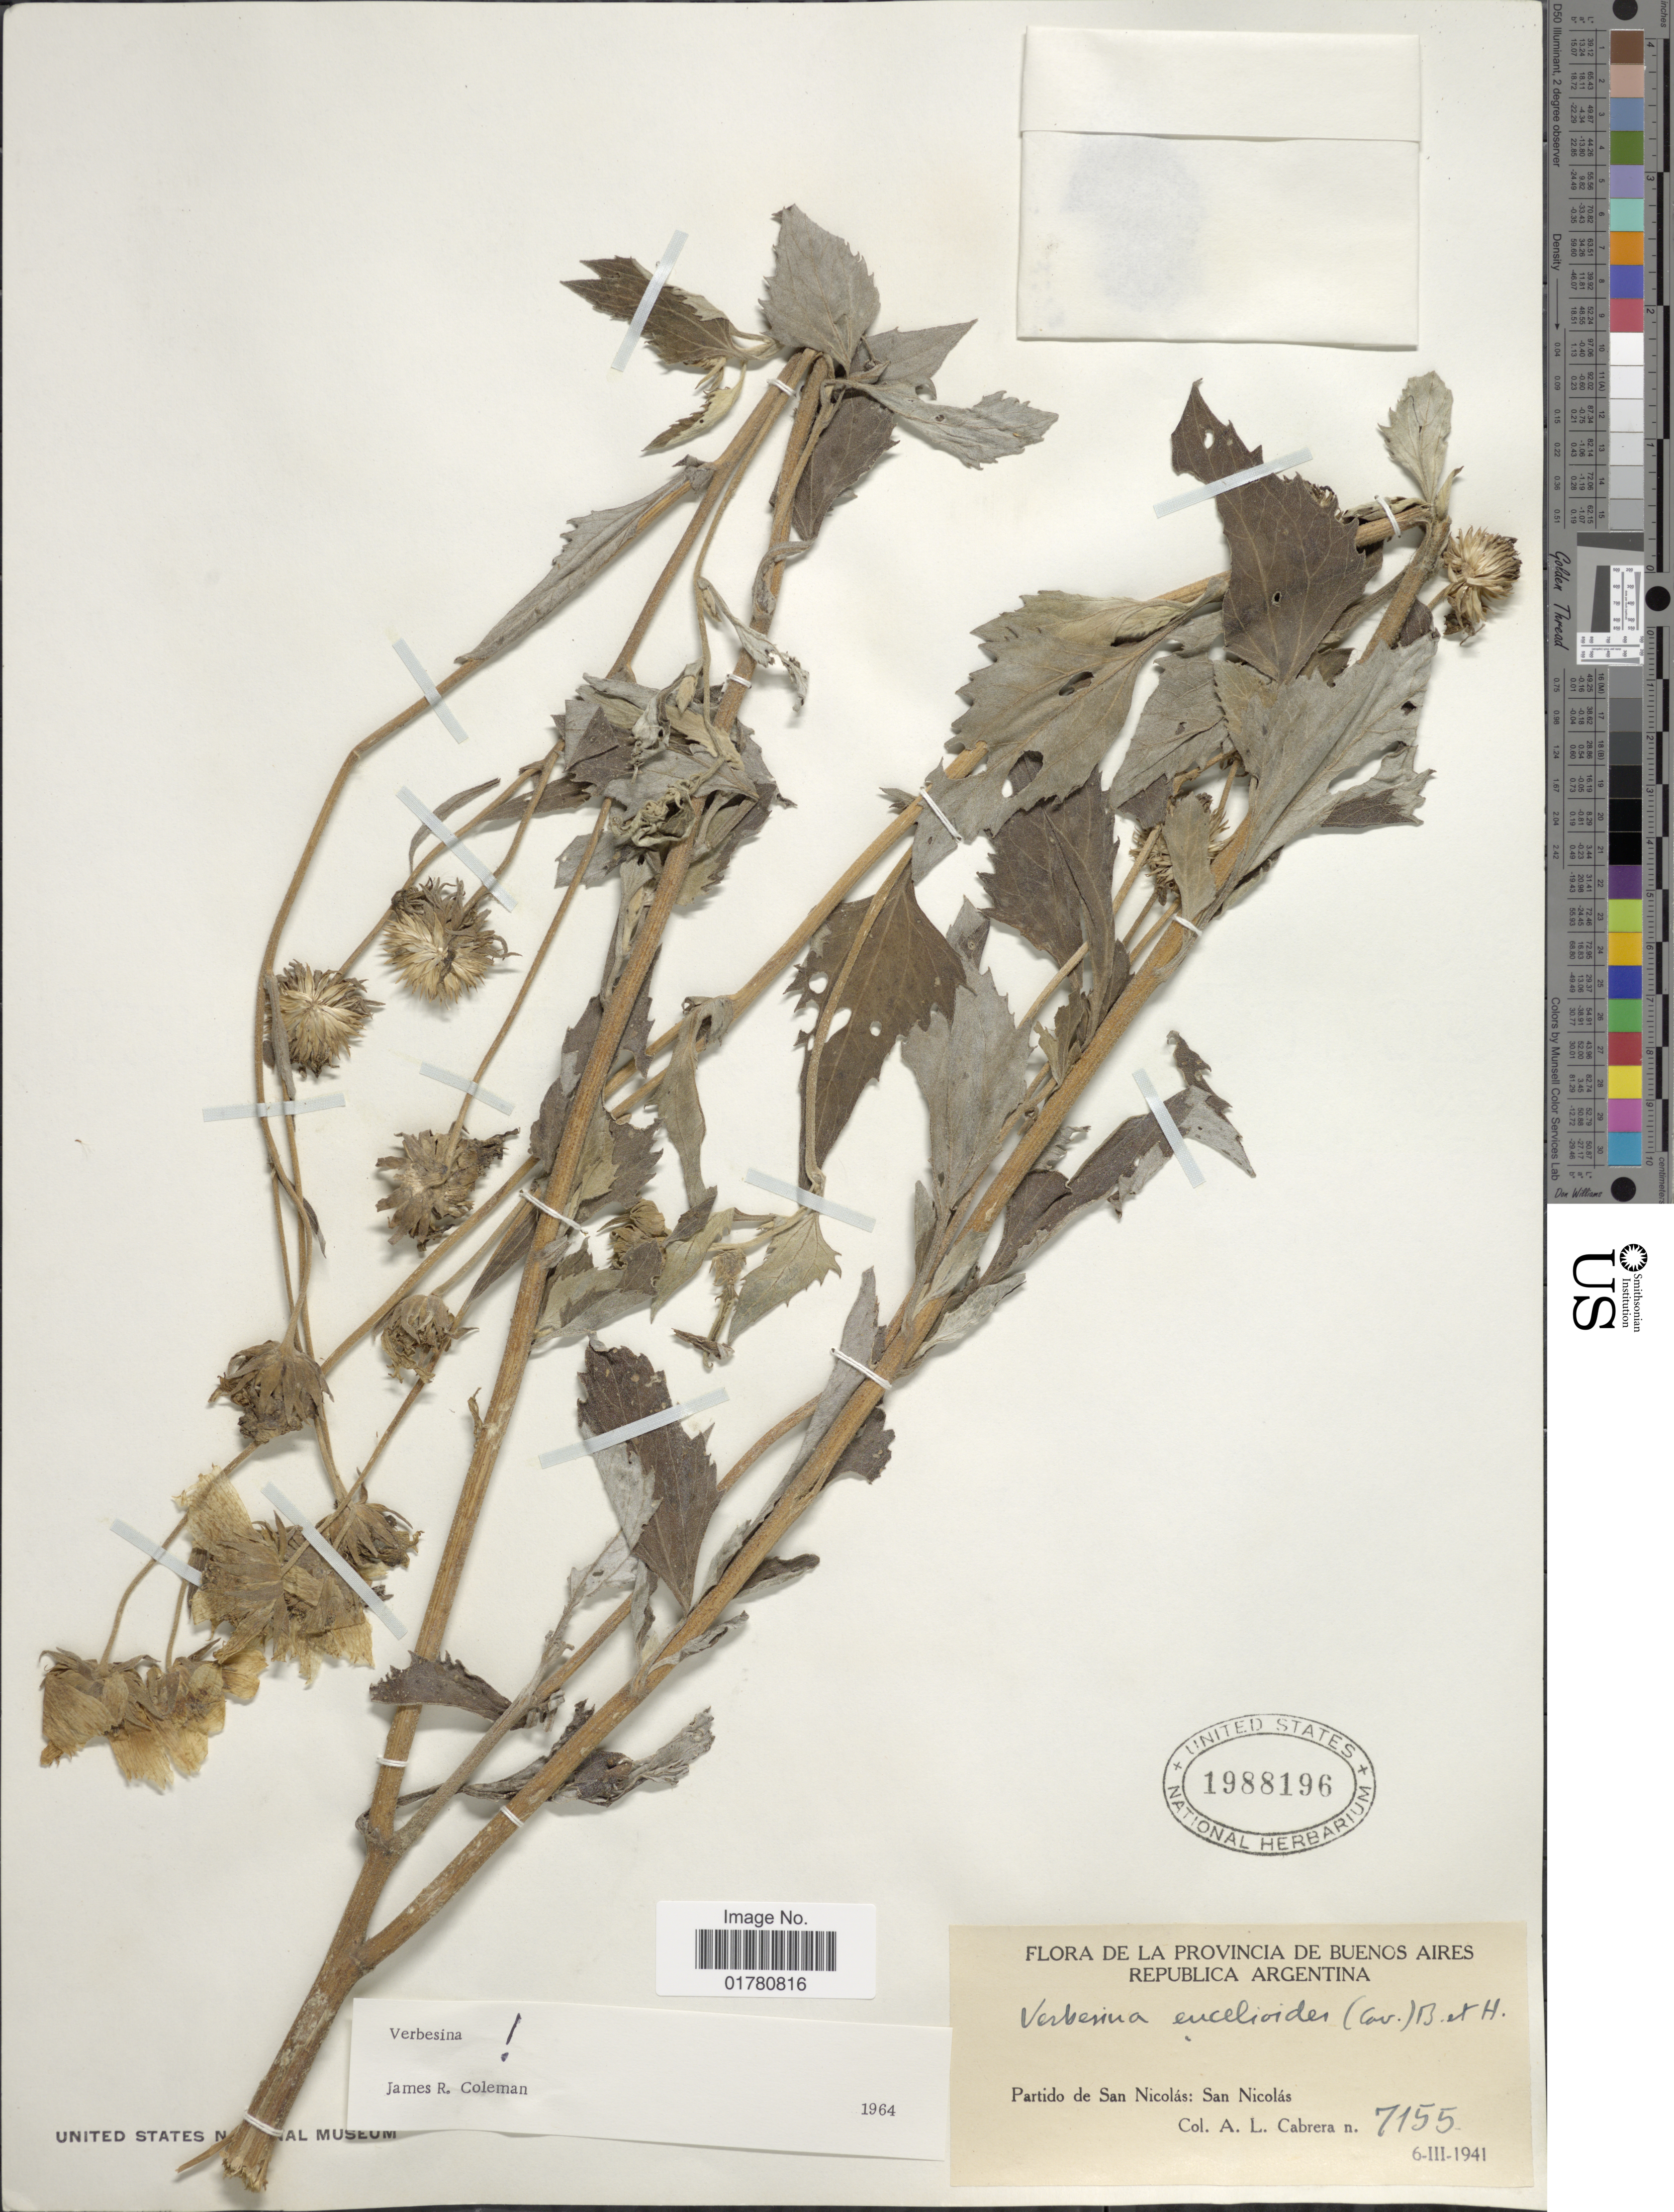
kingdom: Plantae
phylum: Tracheophyta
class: Magnoliopsida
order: Asterales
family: Asteraceae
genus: Verbesina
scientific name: Verbesina encelioides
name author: (Cav.) Benth. & Hook. ex A. Gray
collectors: A. L. Cabrera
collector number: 7155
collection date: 1941-03-06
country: Argentina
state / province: Buenos Aires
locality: Republica Argentina, Partido de San Nicolás: San Nicolás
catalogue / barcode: US 1988196